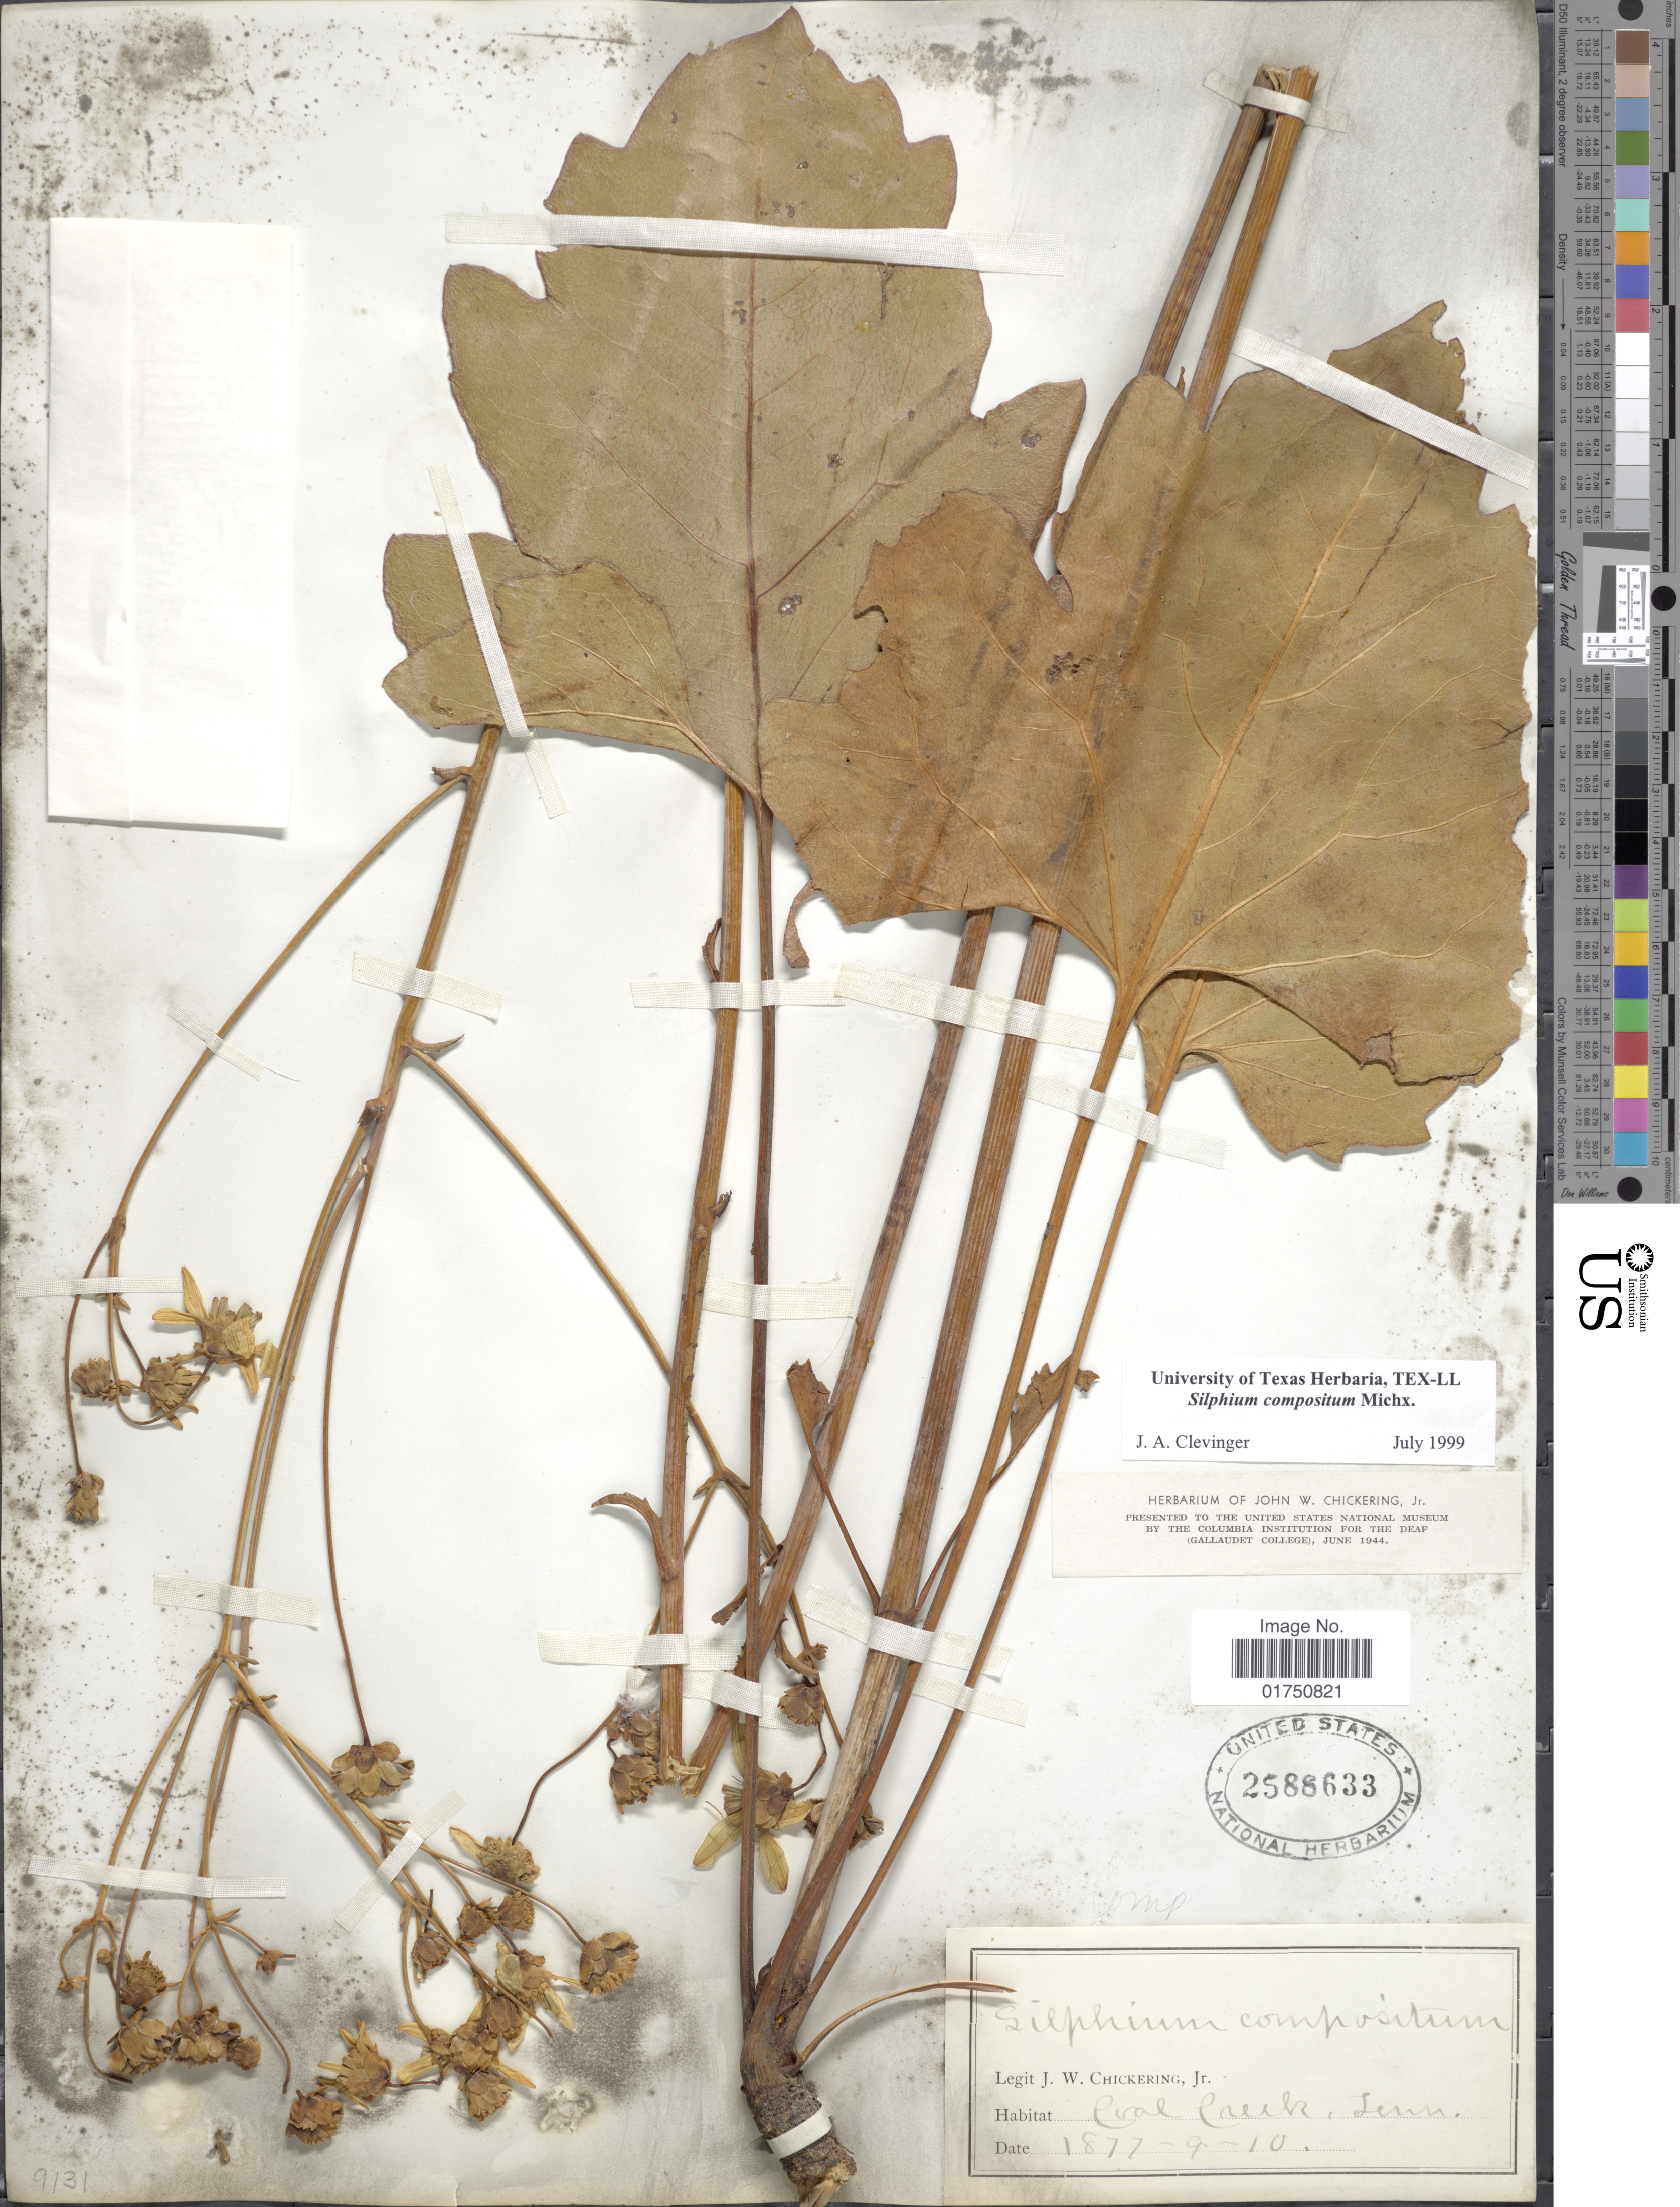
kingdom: Plantae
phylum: Tracheophyta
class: Magnoliopsida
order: Asterales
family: Asteraceae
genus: Silphium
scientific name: Silphium compositum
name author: Michx.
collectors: J. W. Chickering Jr.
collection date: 1877-09-10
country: United States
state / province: Tennessee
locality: Coral Creek, Tenn.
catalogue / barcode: US 2588633